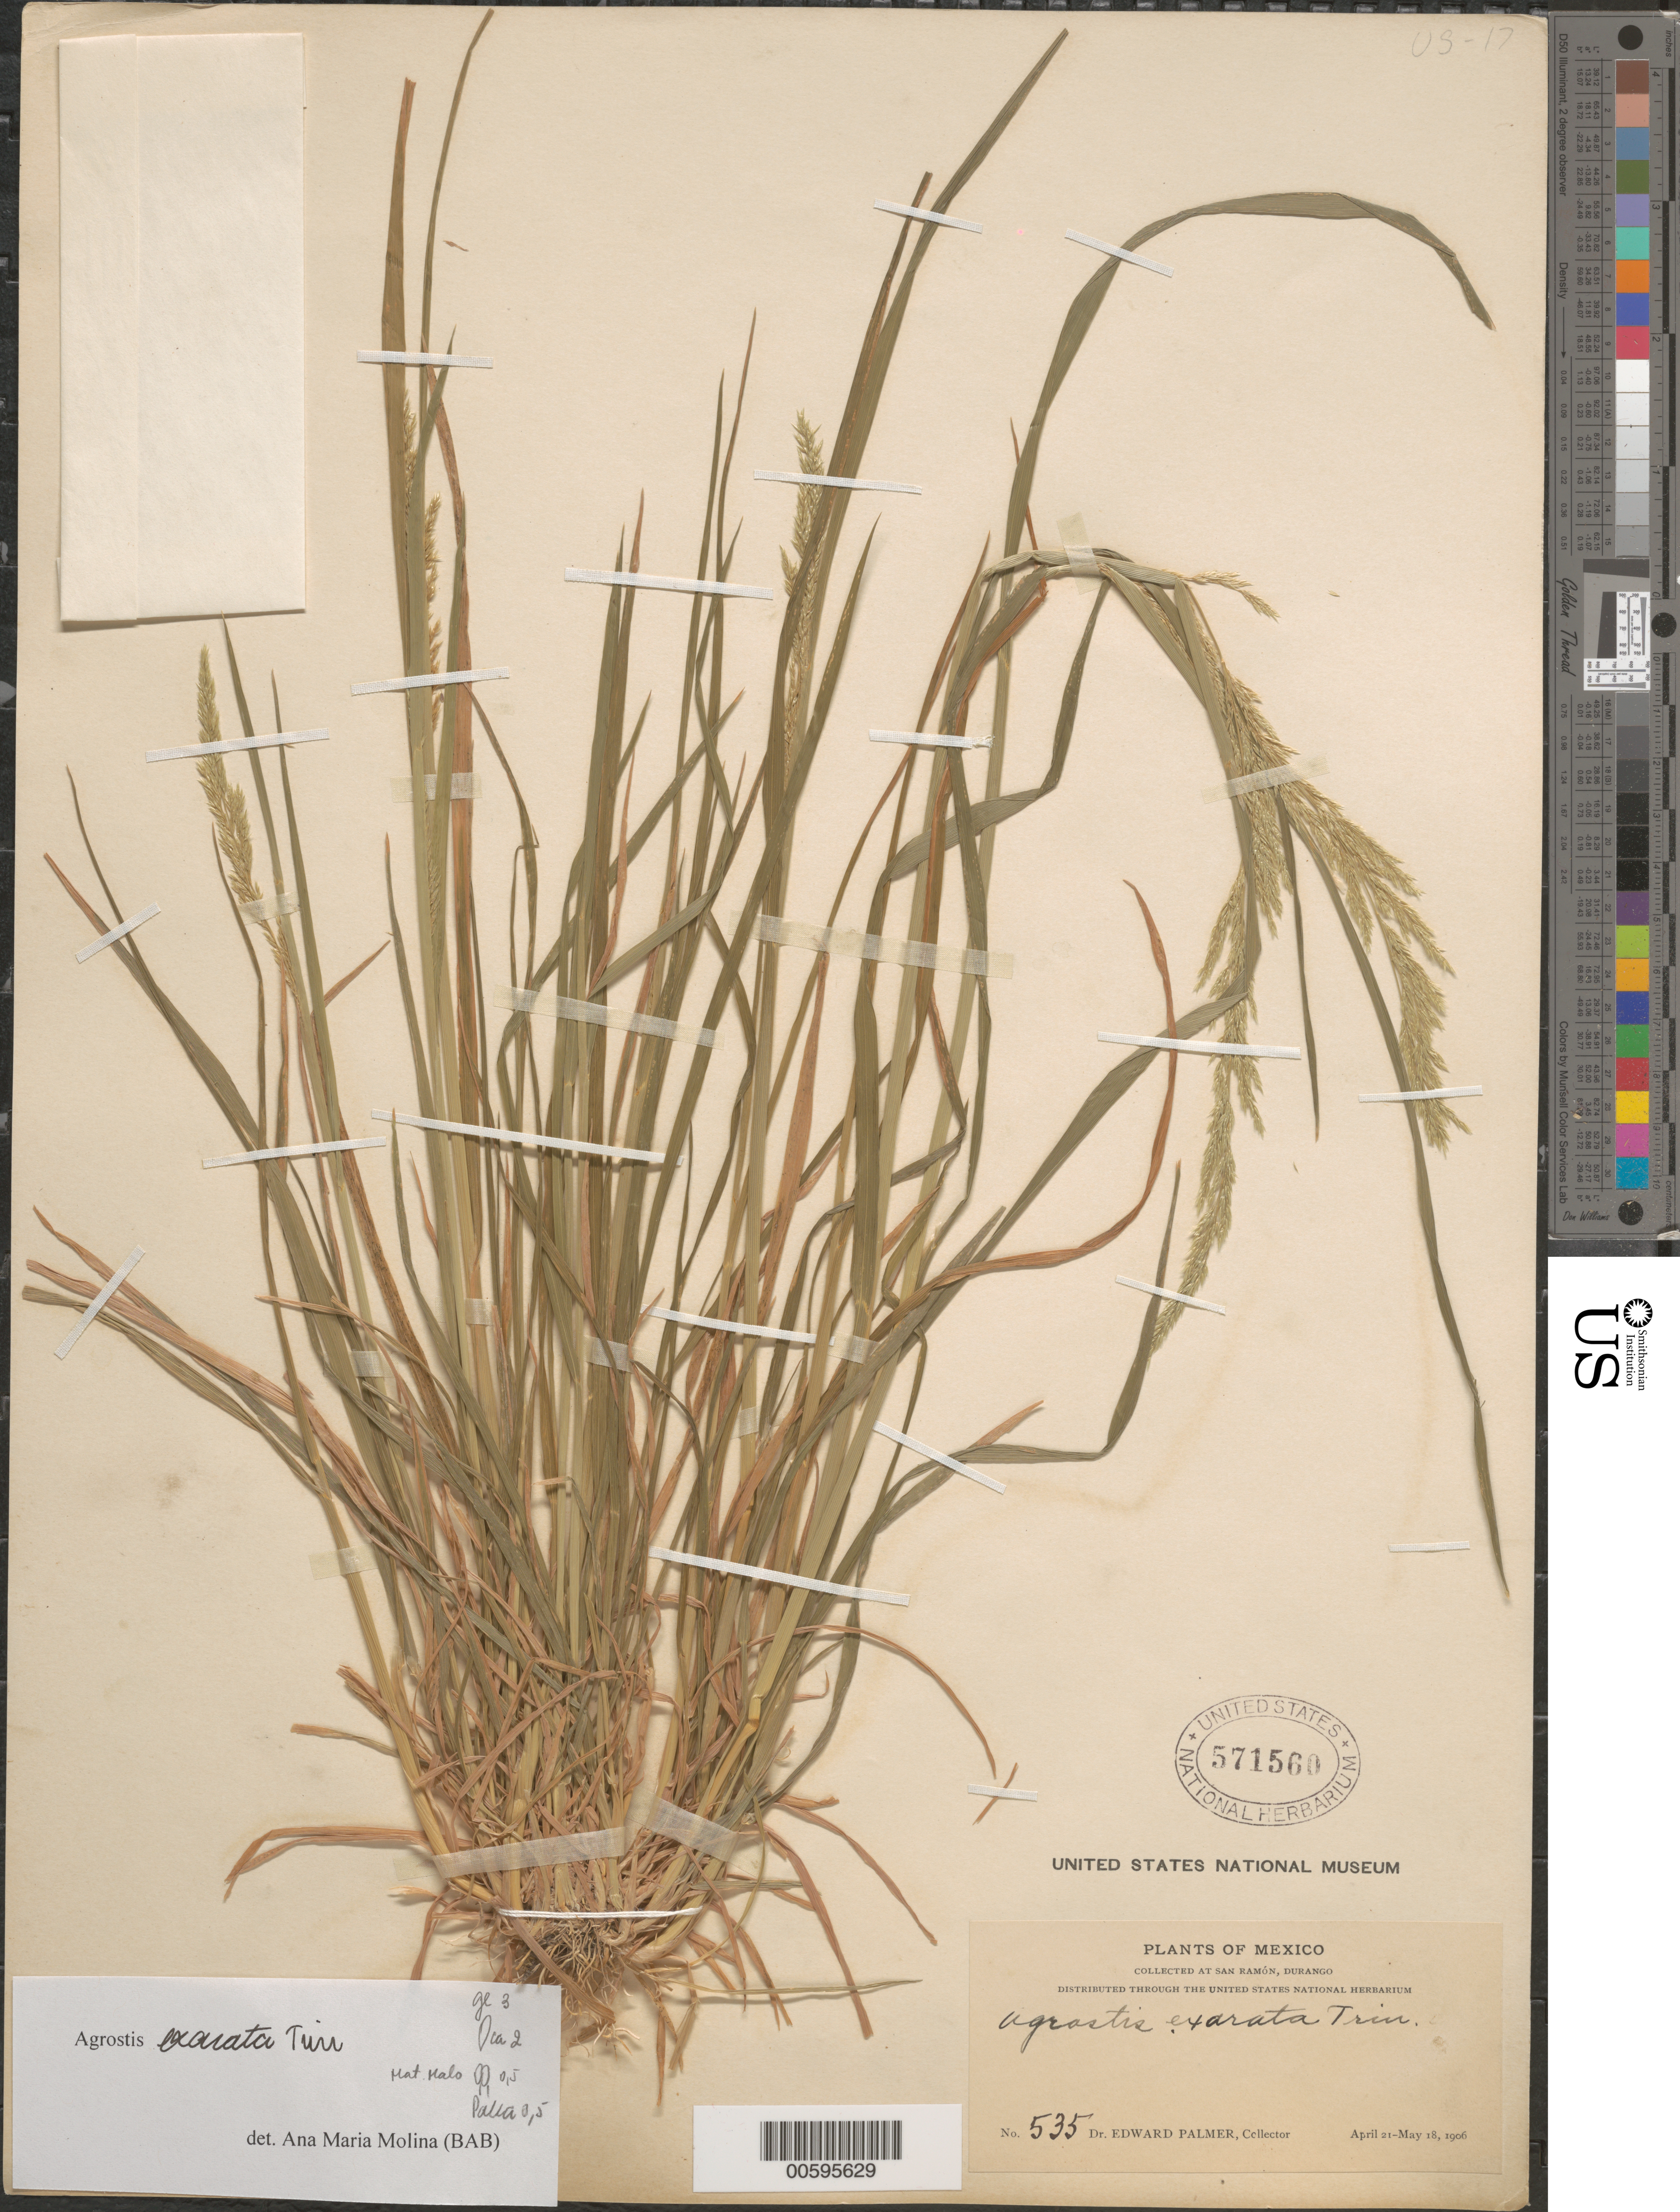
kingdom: Plantae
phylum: Tracheophyta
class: Liliopsida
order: Poales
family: Poaceae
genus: Agrostis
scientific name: Agrostis exarata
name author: Trin.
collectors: E. Palmer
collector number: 535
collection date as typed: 21 Apr 1906 to 18 May 1906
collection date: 1906-04-21/1906-05-18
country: Mexico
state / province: Durango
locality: San Ramón.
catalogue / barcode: US 571560